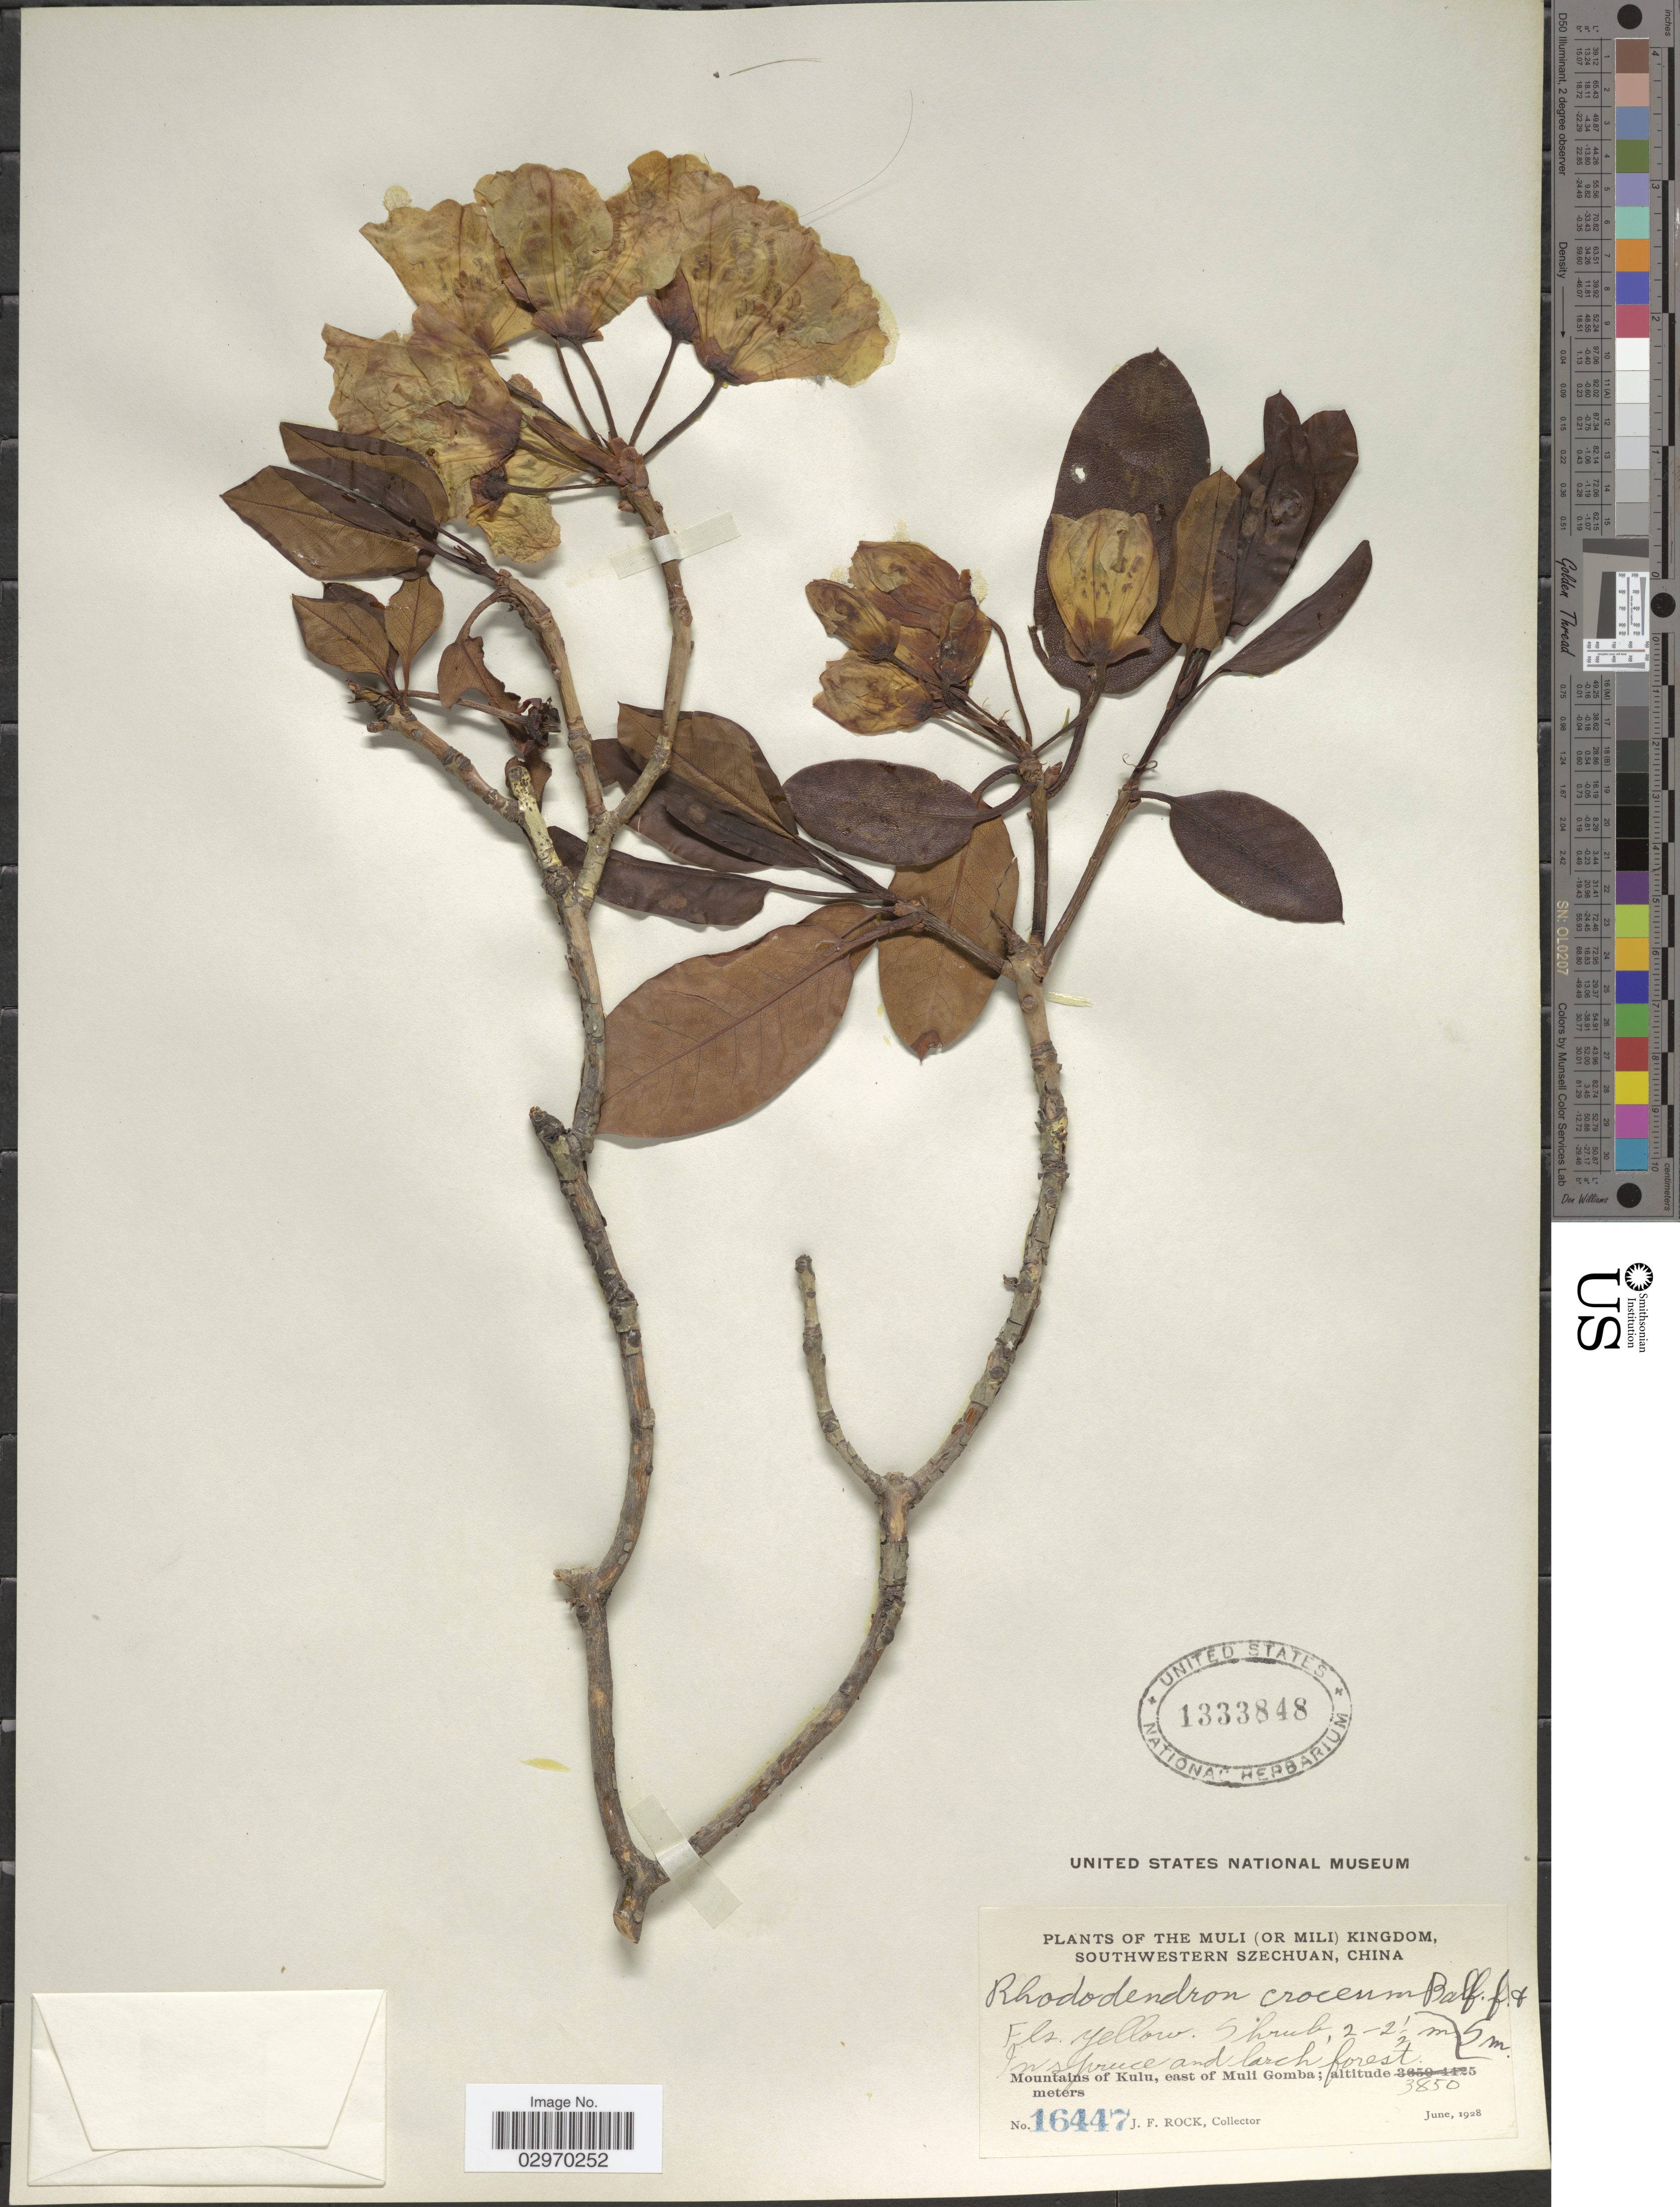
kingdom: Plantae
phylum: Tracheophyta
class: Magnoliopsida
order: Ericales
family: Ericaceae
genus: Rhododendron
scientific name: Rhododendron croceum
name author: Balf. f. & W.W. Sm.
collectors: J. Rock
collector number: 16447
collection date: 1928-06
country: China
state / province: Sichuan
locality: The Muli (or Mili) Kingdom, Southwestern Szechuan. Mountains of Kulu, east of Muli Gomba.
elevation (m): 3850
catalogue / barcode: US 1333848